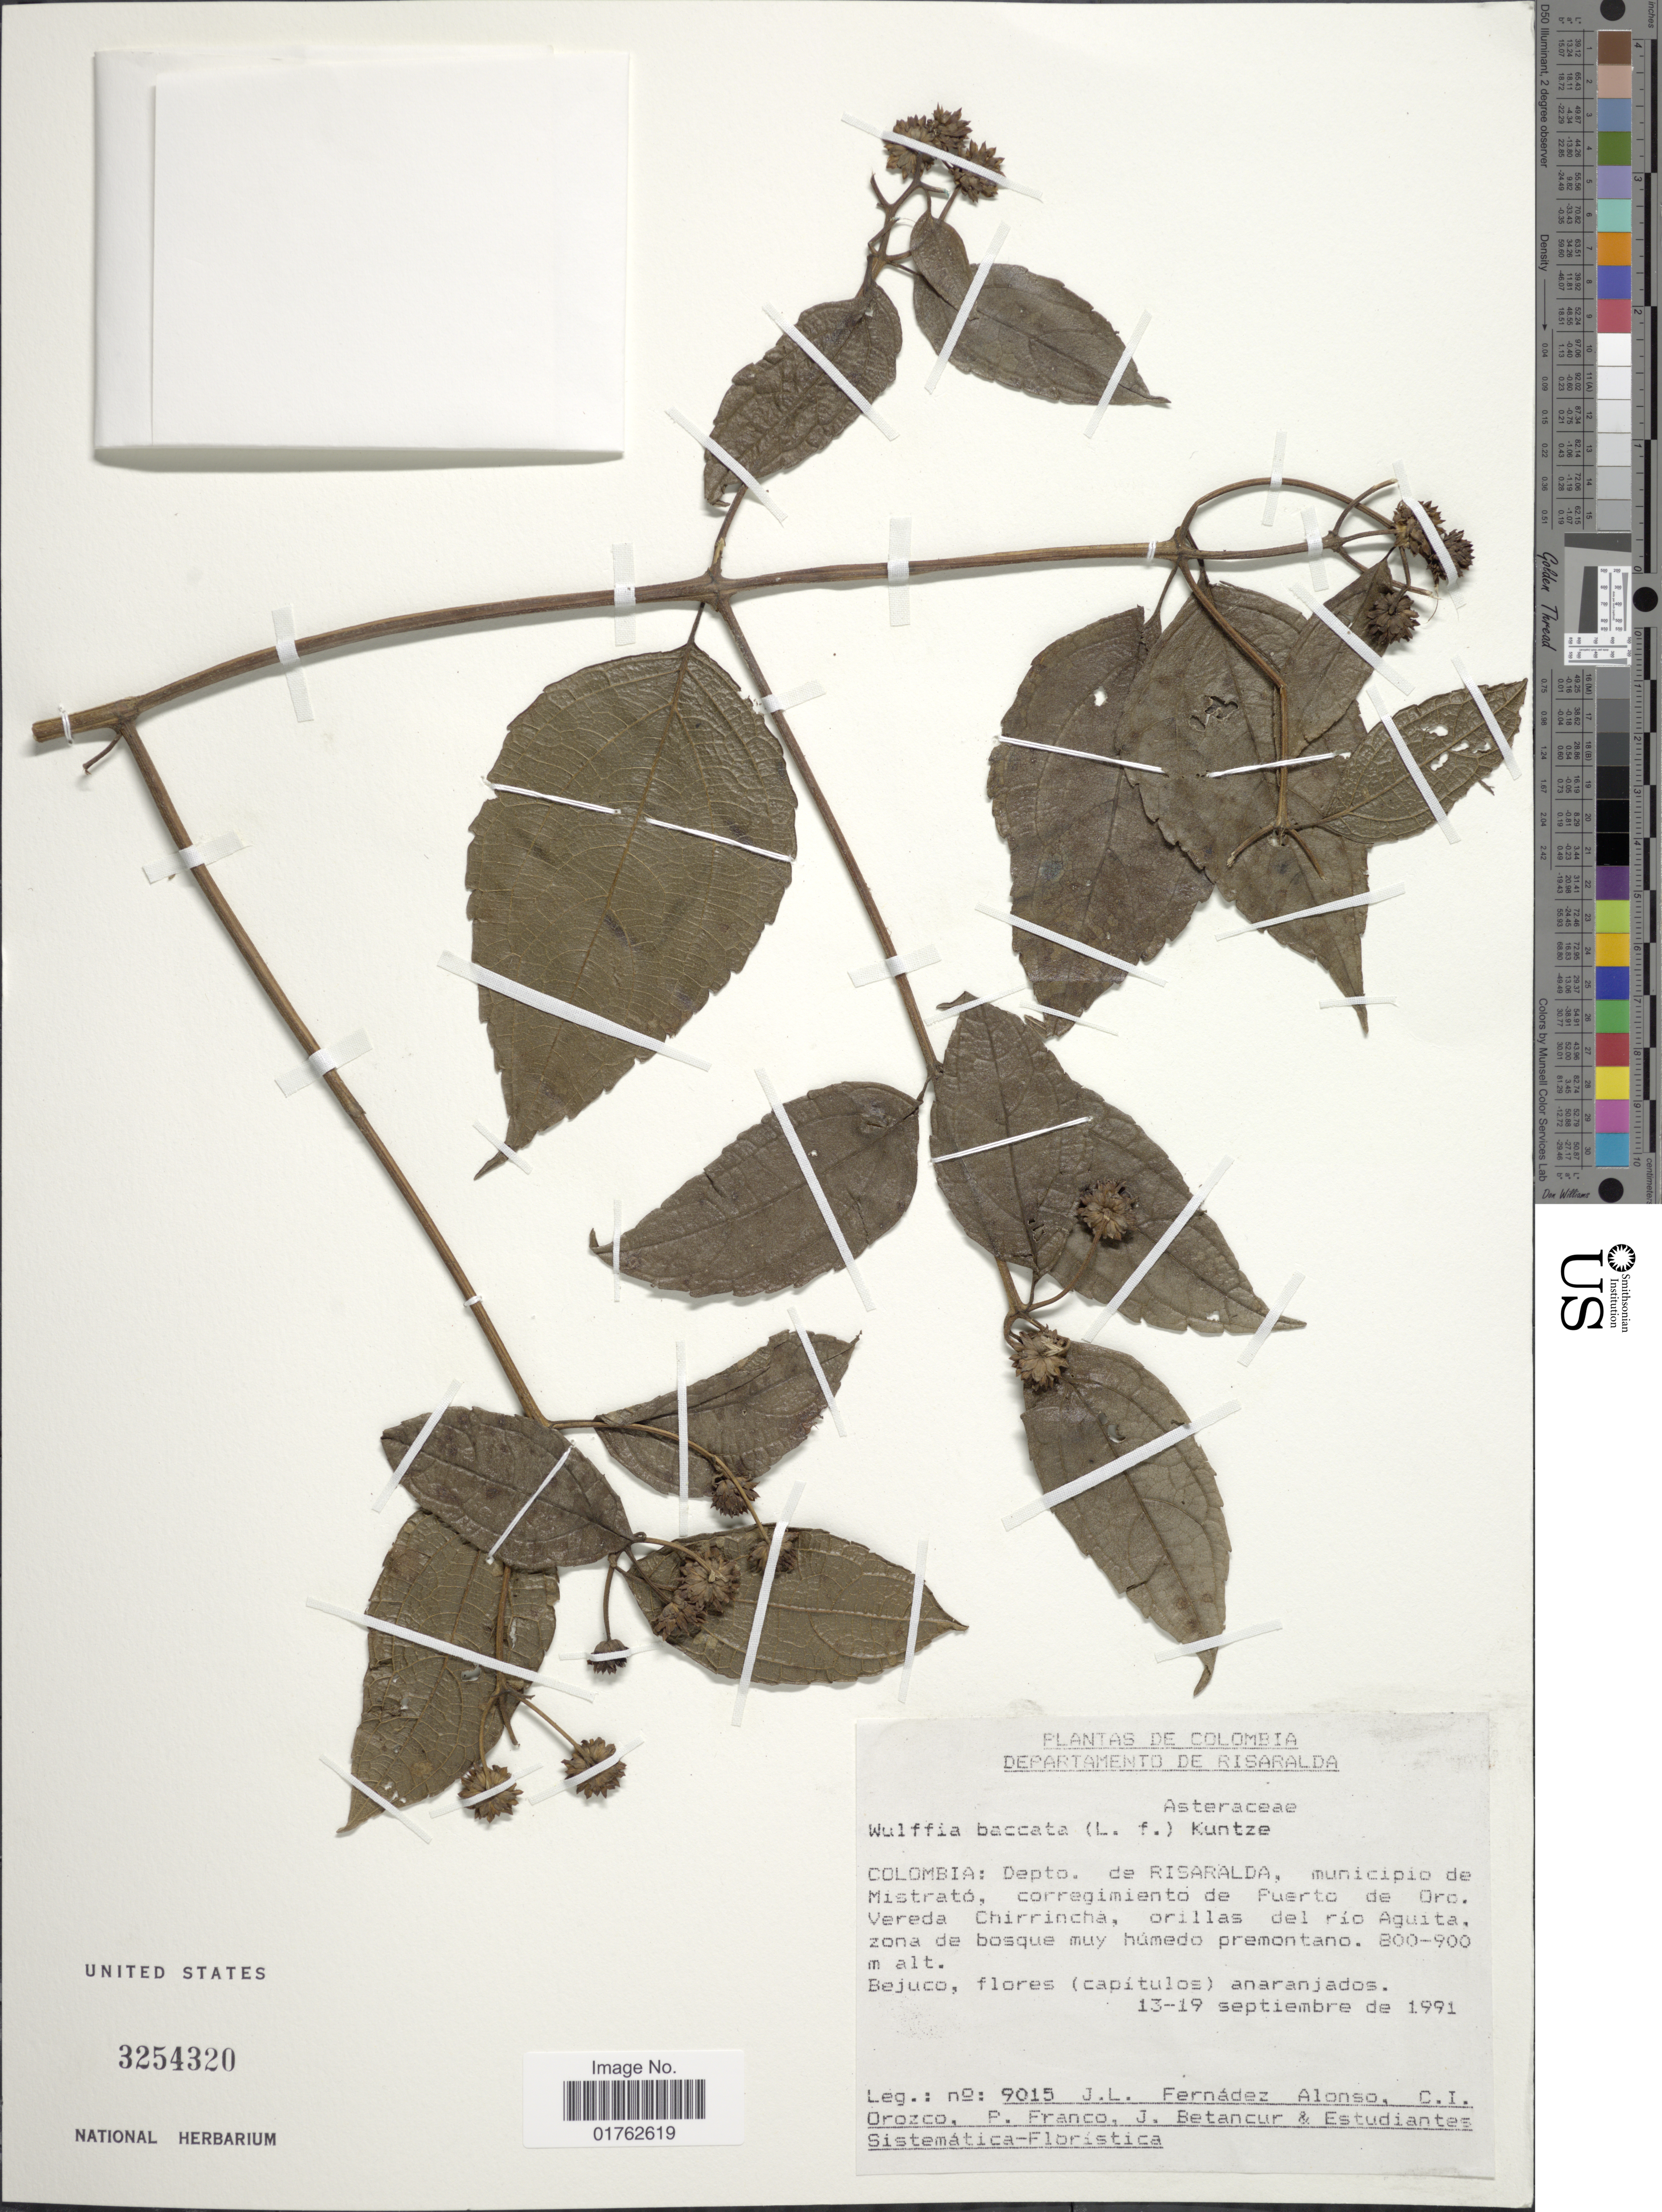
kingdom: Plantae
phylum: Tracheophyta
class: Magnoliopsida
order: Asterales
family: Asteraceae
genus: Wulffia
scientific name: Wulffia baccata var. baccata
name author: (L.) Kuntze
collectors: J. L. Fernández-Alonso, C. I. Orozco, P. Franco, J. Betancur & Students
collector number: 9015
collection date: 1991-12-13/1991-12-19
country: Colombia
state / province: Risaralda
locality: Depto. Risaralda, Municipio de Mistrato, Corregimiento de Puerto de Oro. Vereda Chirrincha, orillas del rio Aguita, zona de bosque muy humedo premontano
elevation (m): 200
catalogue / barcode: US 3254320